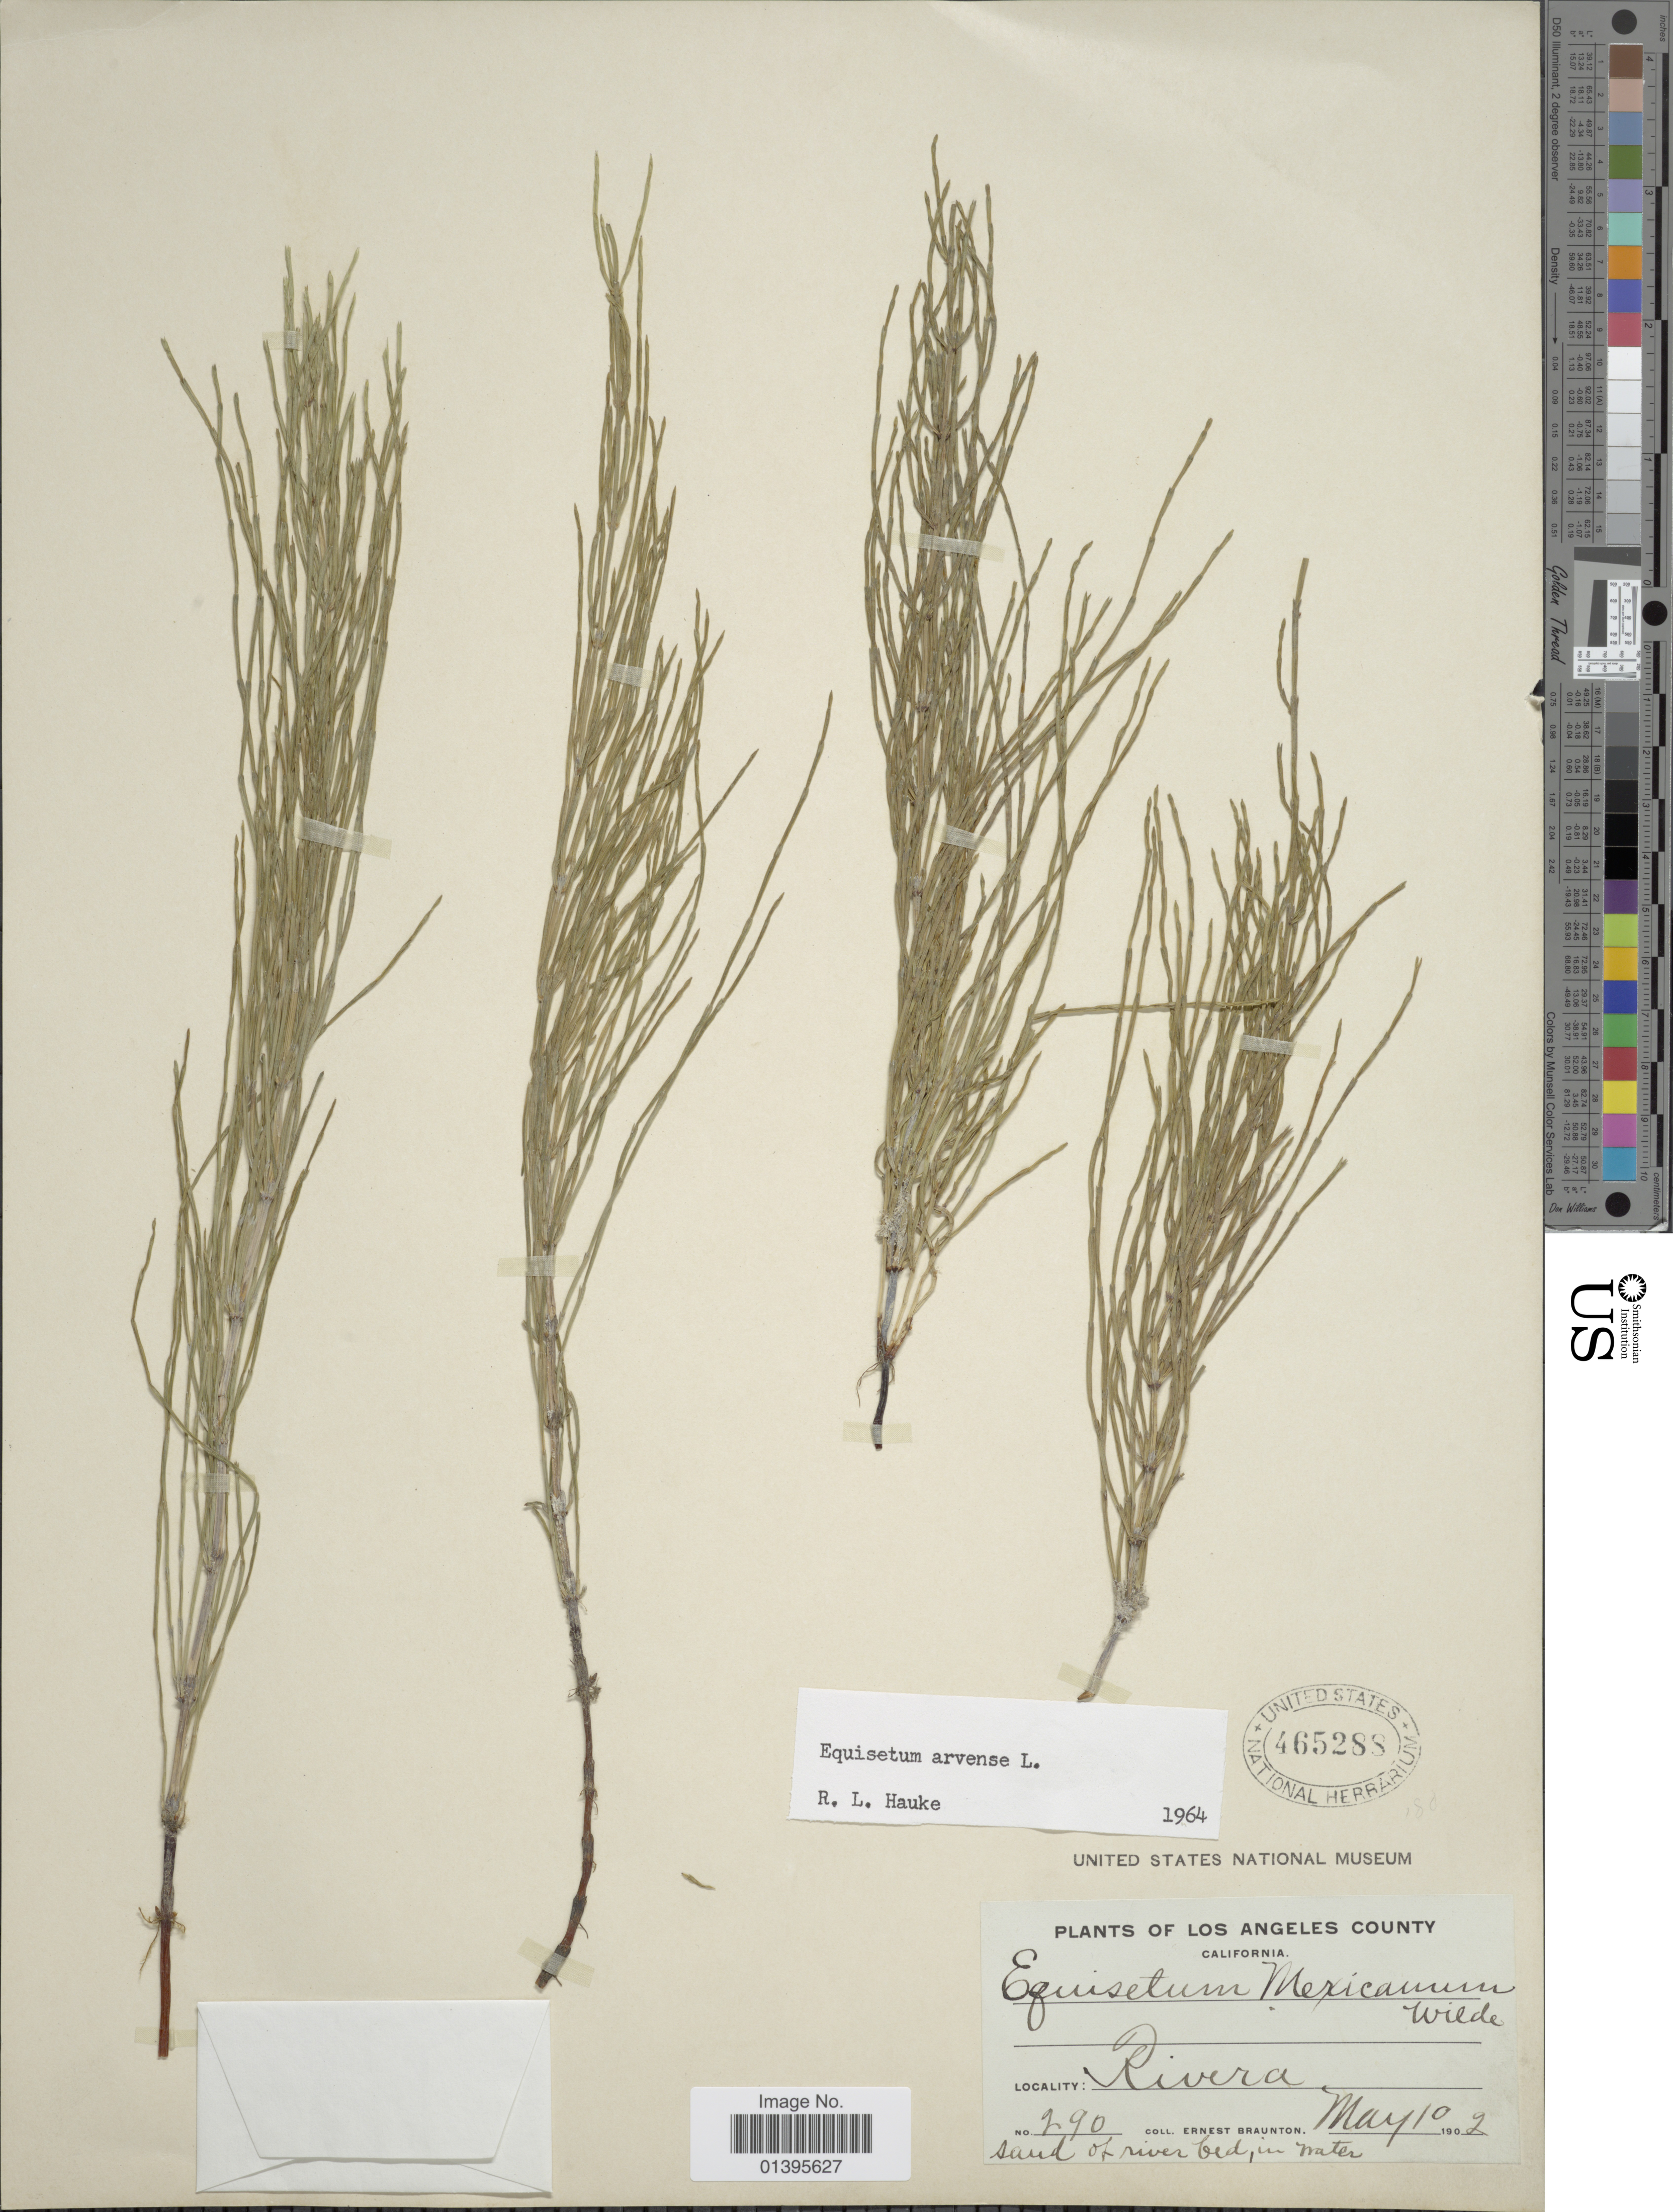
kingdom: Plantae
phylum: Tracheophyta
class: Polypodiopsida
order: Equisetales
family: Equisetaceae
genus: Equisetum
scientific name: Equisetum arvense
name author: L.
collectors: E. Braunton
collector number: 290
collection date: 1902-05-10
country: United States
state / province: California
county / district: Los Angeles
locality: Los Angeles County, Rivera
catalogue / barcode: US 465288